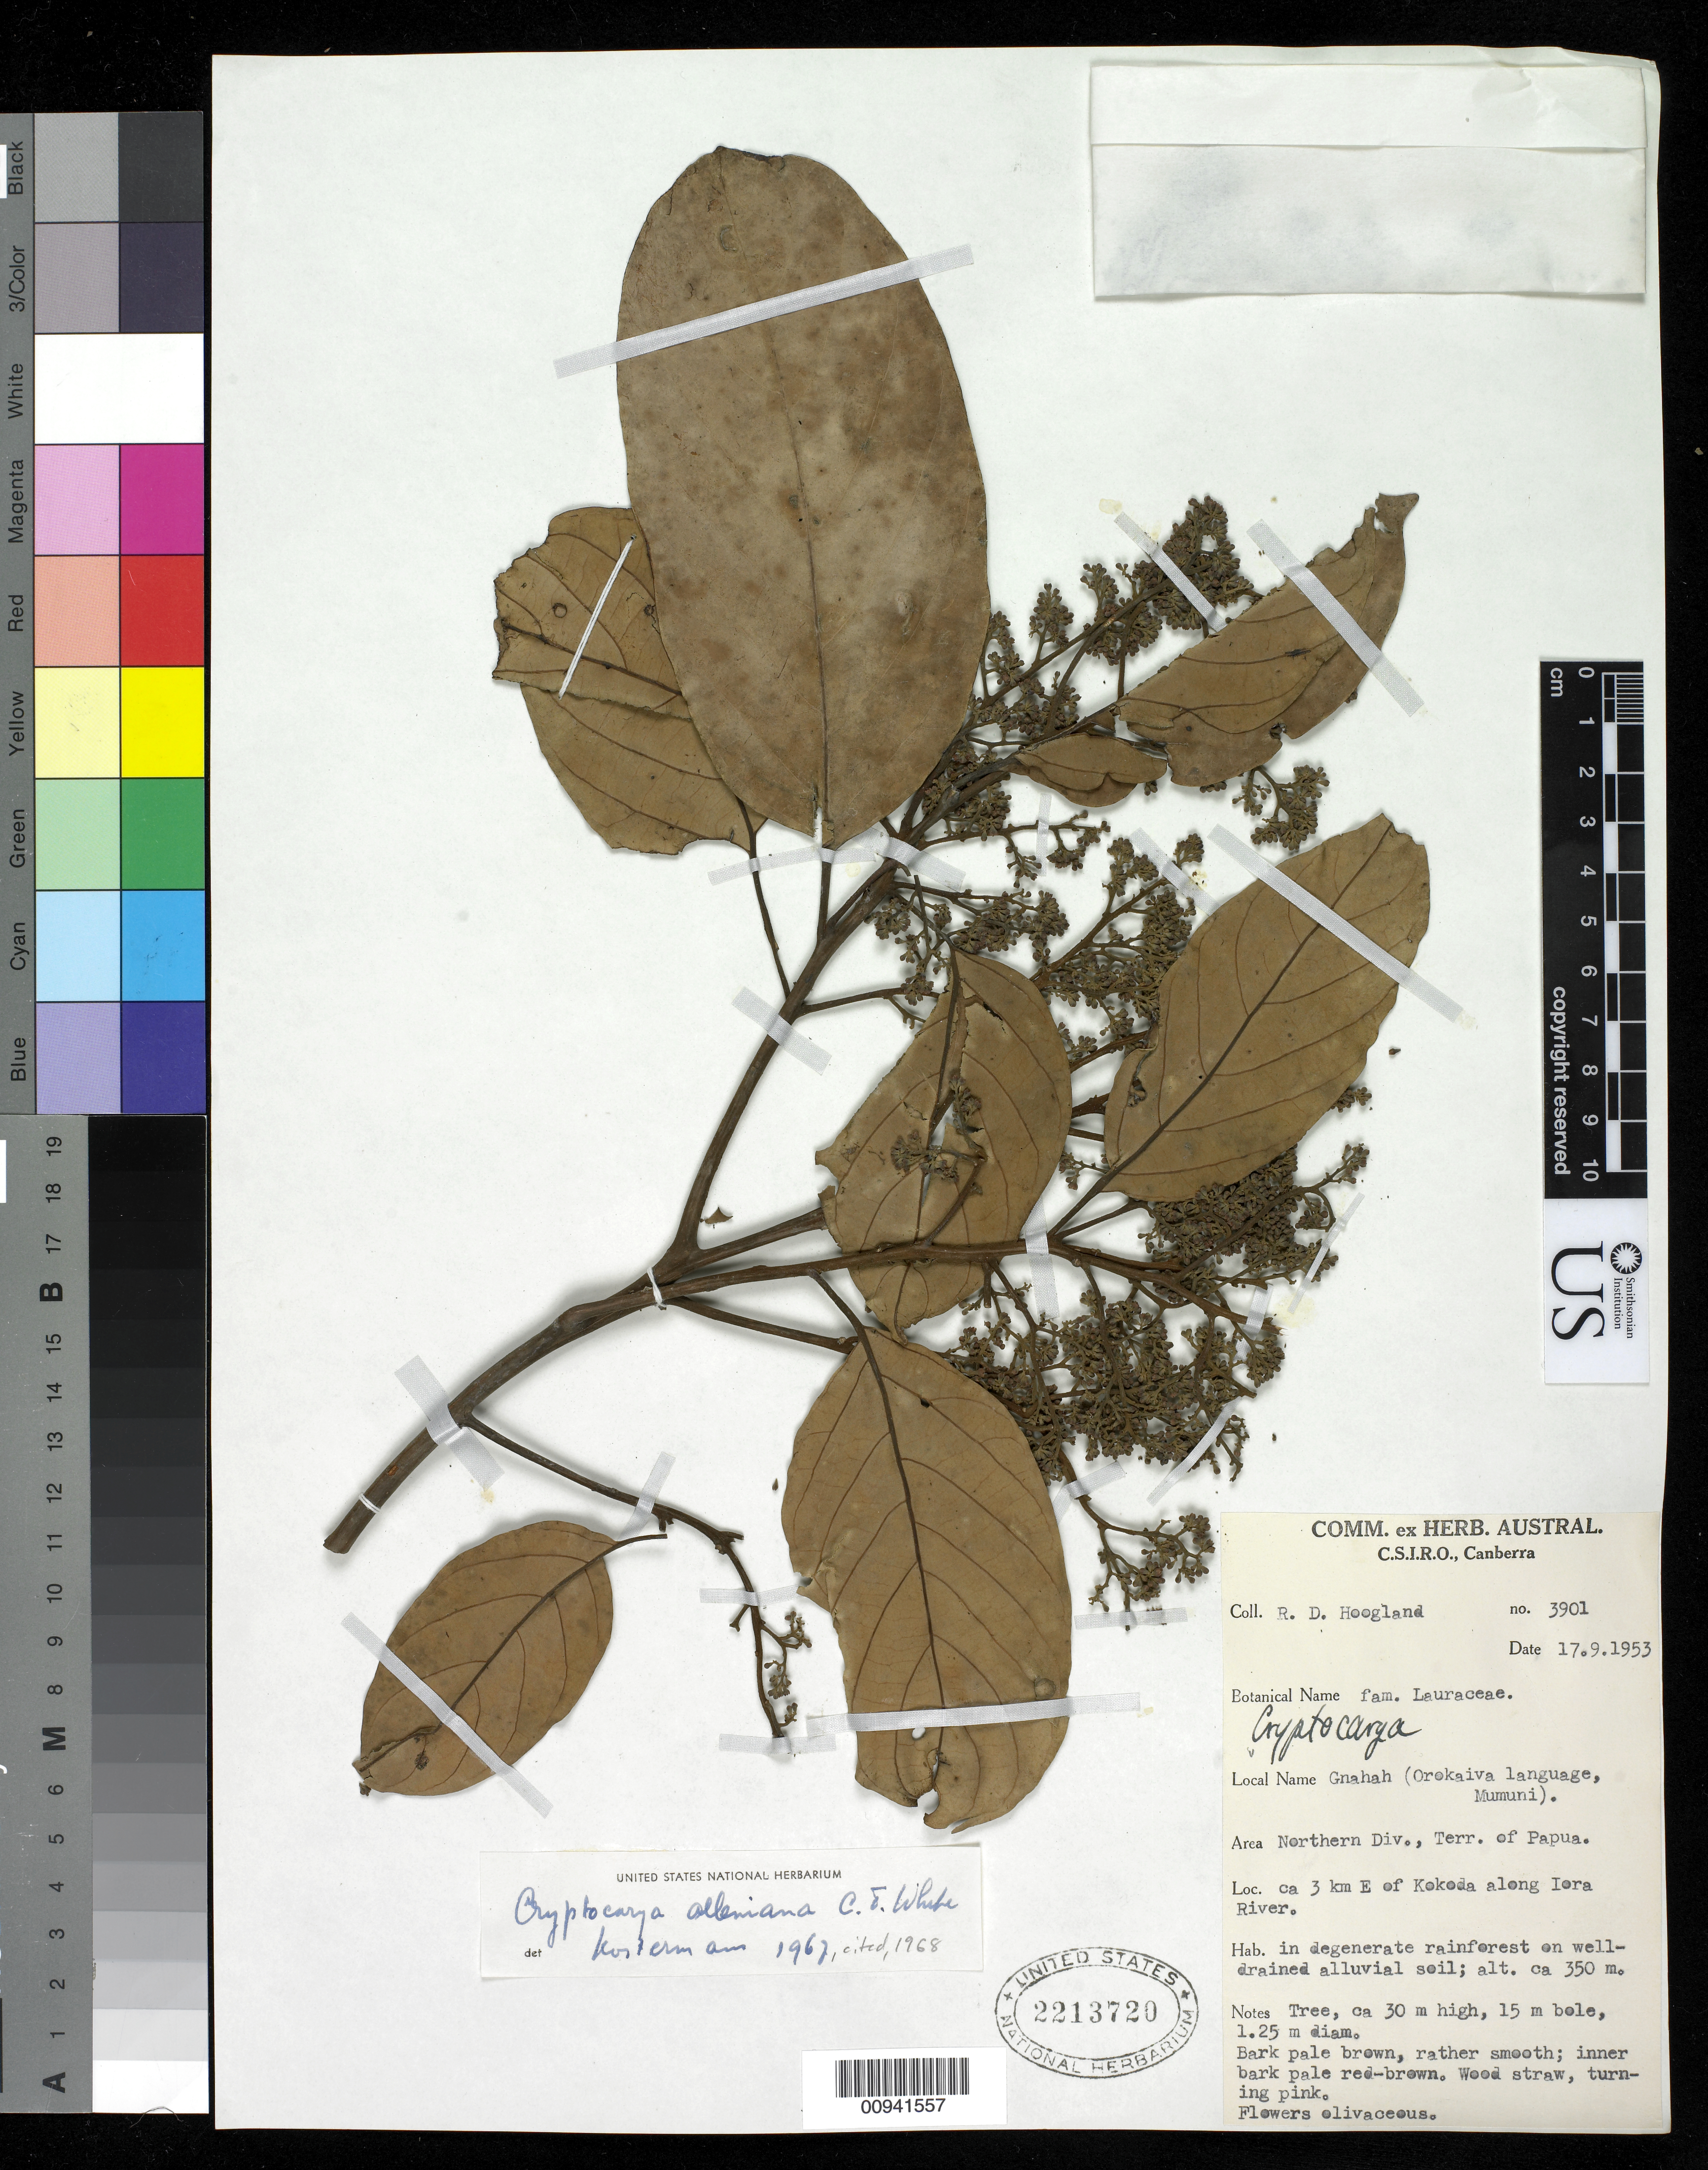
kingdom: Plantae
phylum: Tracheophyta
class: Magnoliopsida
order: Laurales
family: Lauraceae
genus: Cryptocarya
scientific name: Cryptocarya alleniana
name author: C.T. White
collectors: R. D. Hoogland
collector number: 3901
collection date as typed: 17 Sep 1953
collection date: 1953-09-17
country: Papua New Guinea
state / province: Northern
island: New Guinea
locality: ca 3 km E of Kododa along Iora River.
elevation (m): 350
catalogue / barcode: US 2213720